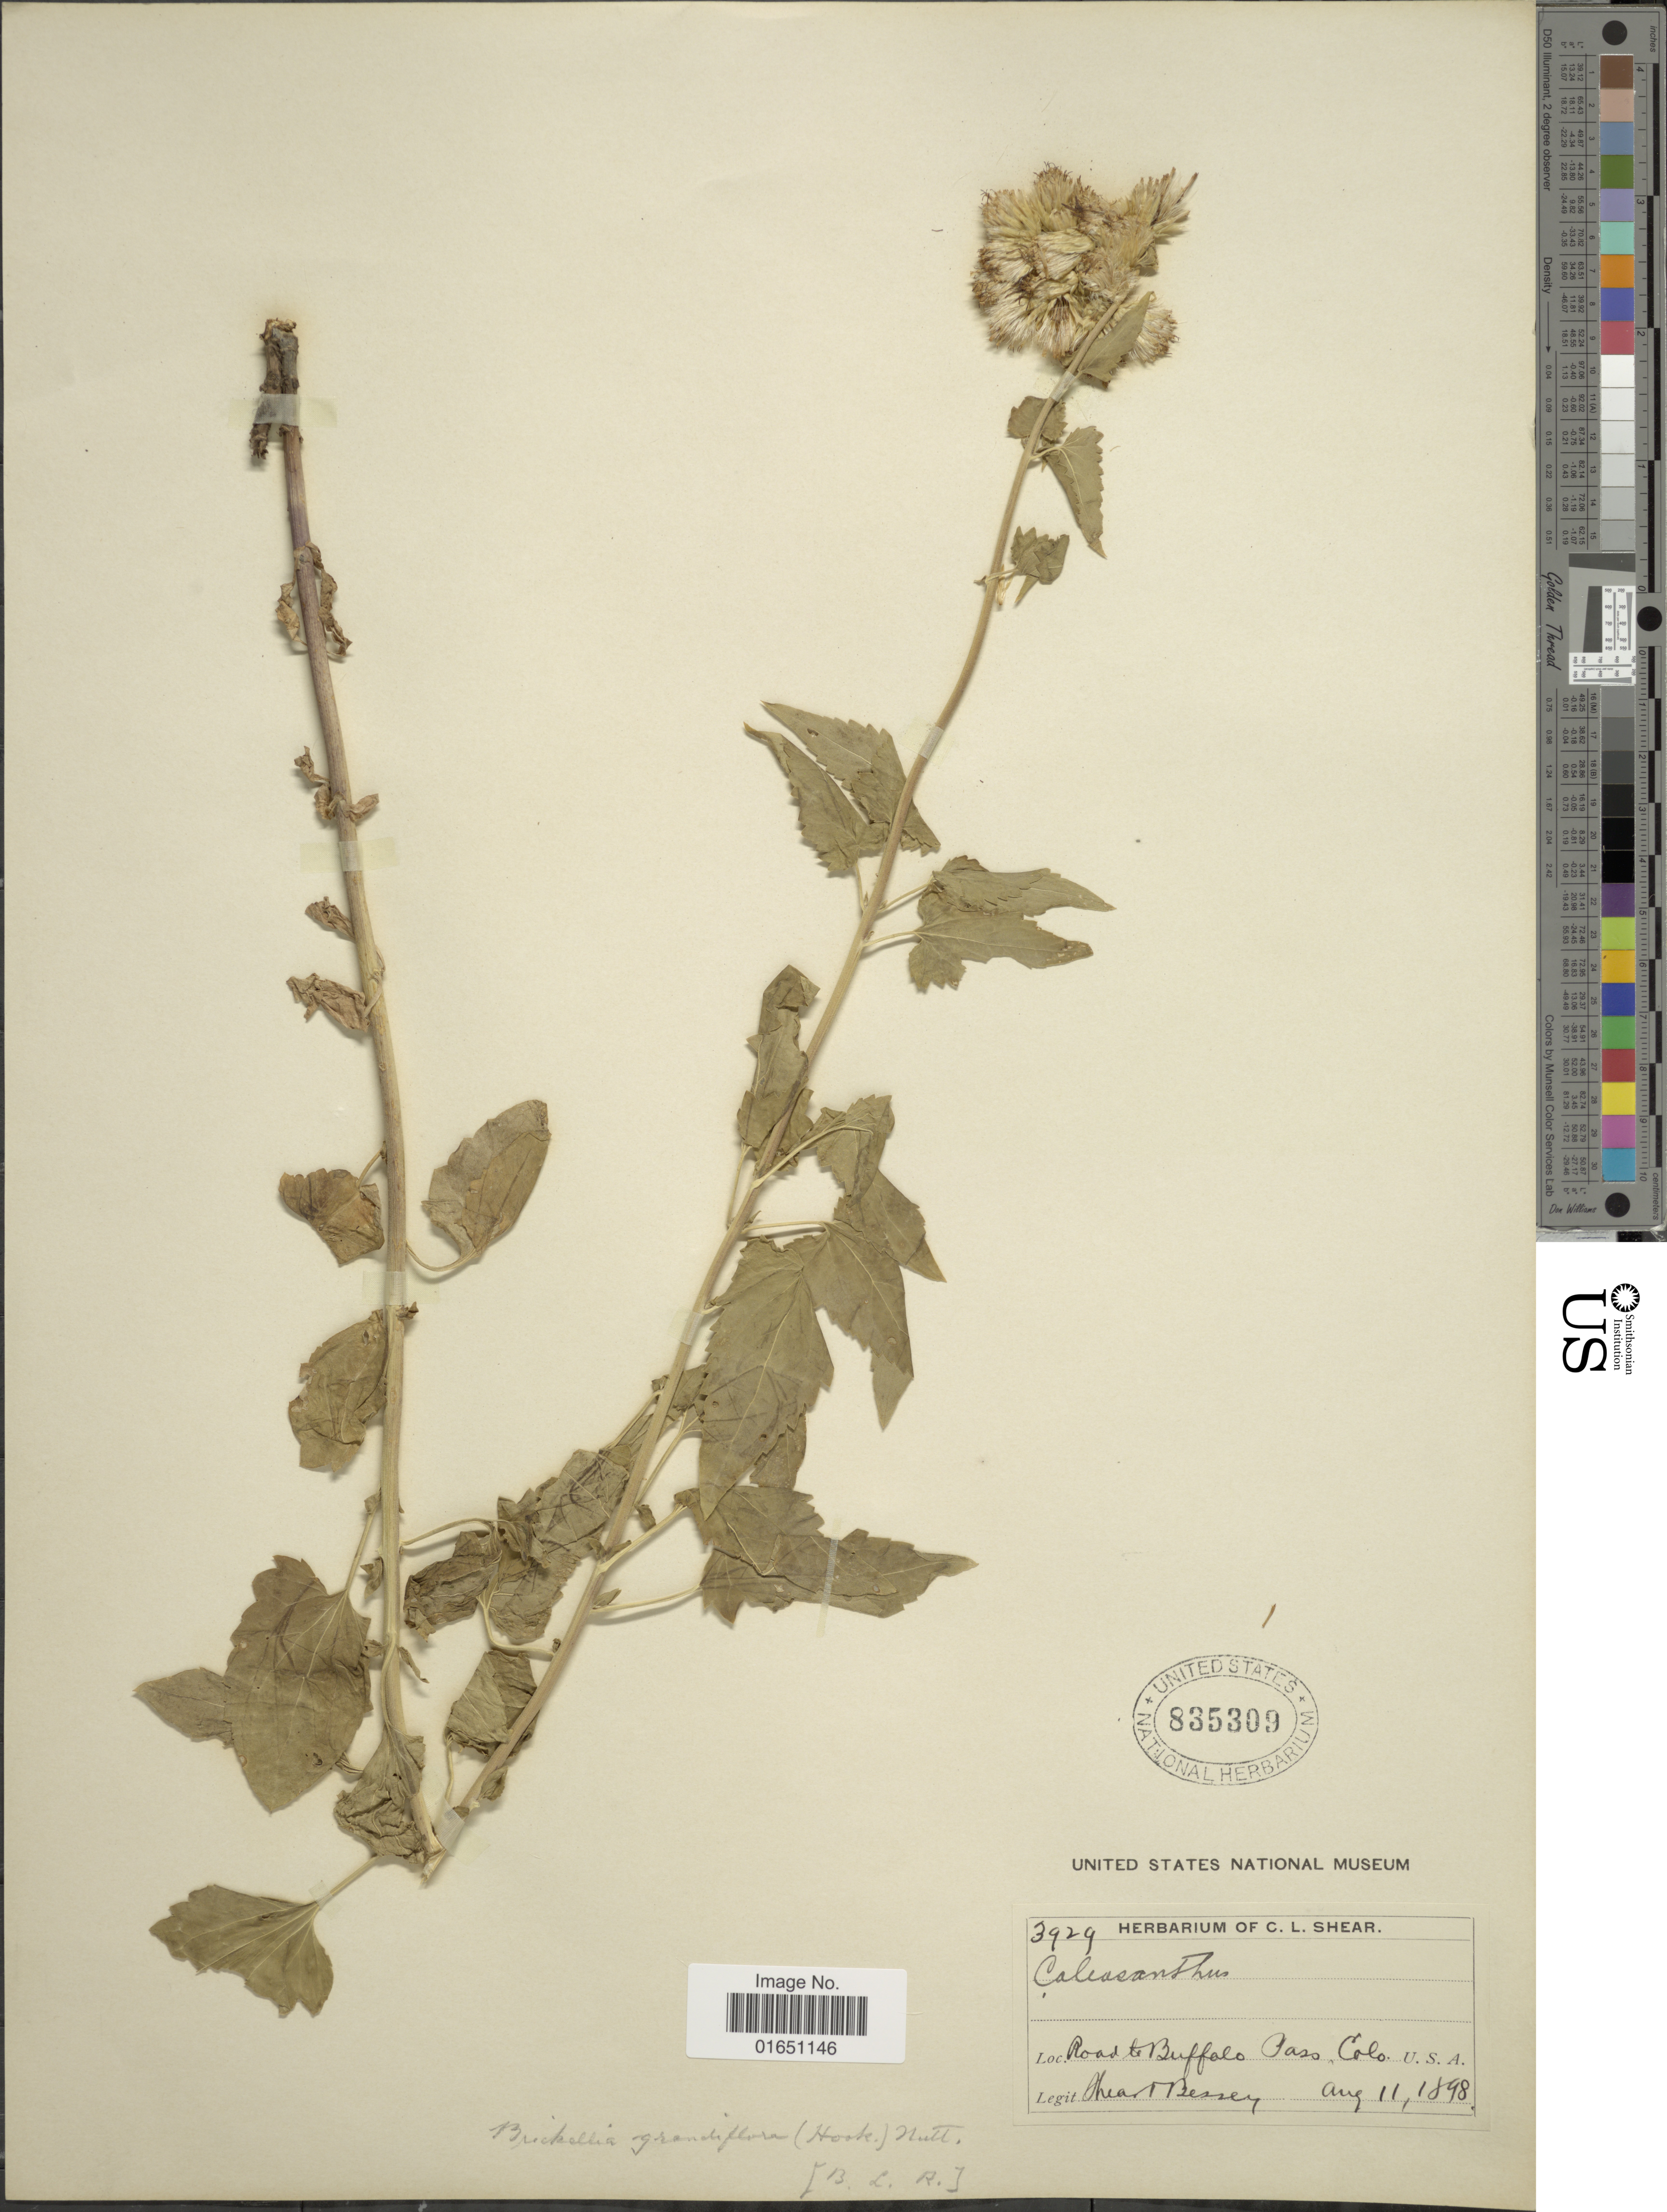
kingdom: Plantae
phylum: Tracheophyta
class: Magnoliopsida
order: Asterales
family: Asteraceae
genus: Brickellia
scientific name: Brickellia grandiflora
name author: (Hook.) Nutt.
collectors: C. E. Bessey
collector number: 3929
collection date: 1898-08-11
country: United States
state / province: Colorado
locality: Road to Buffalo Pass, Colo.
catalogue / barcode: US 835309